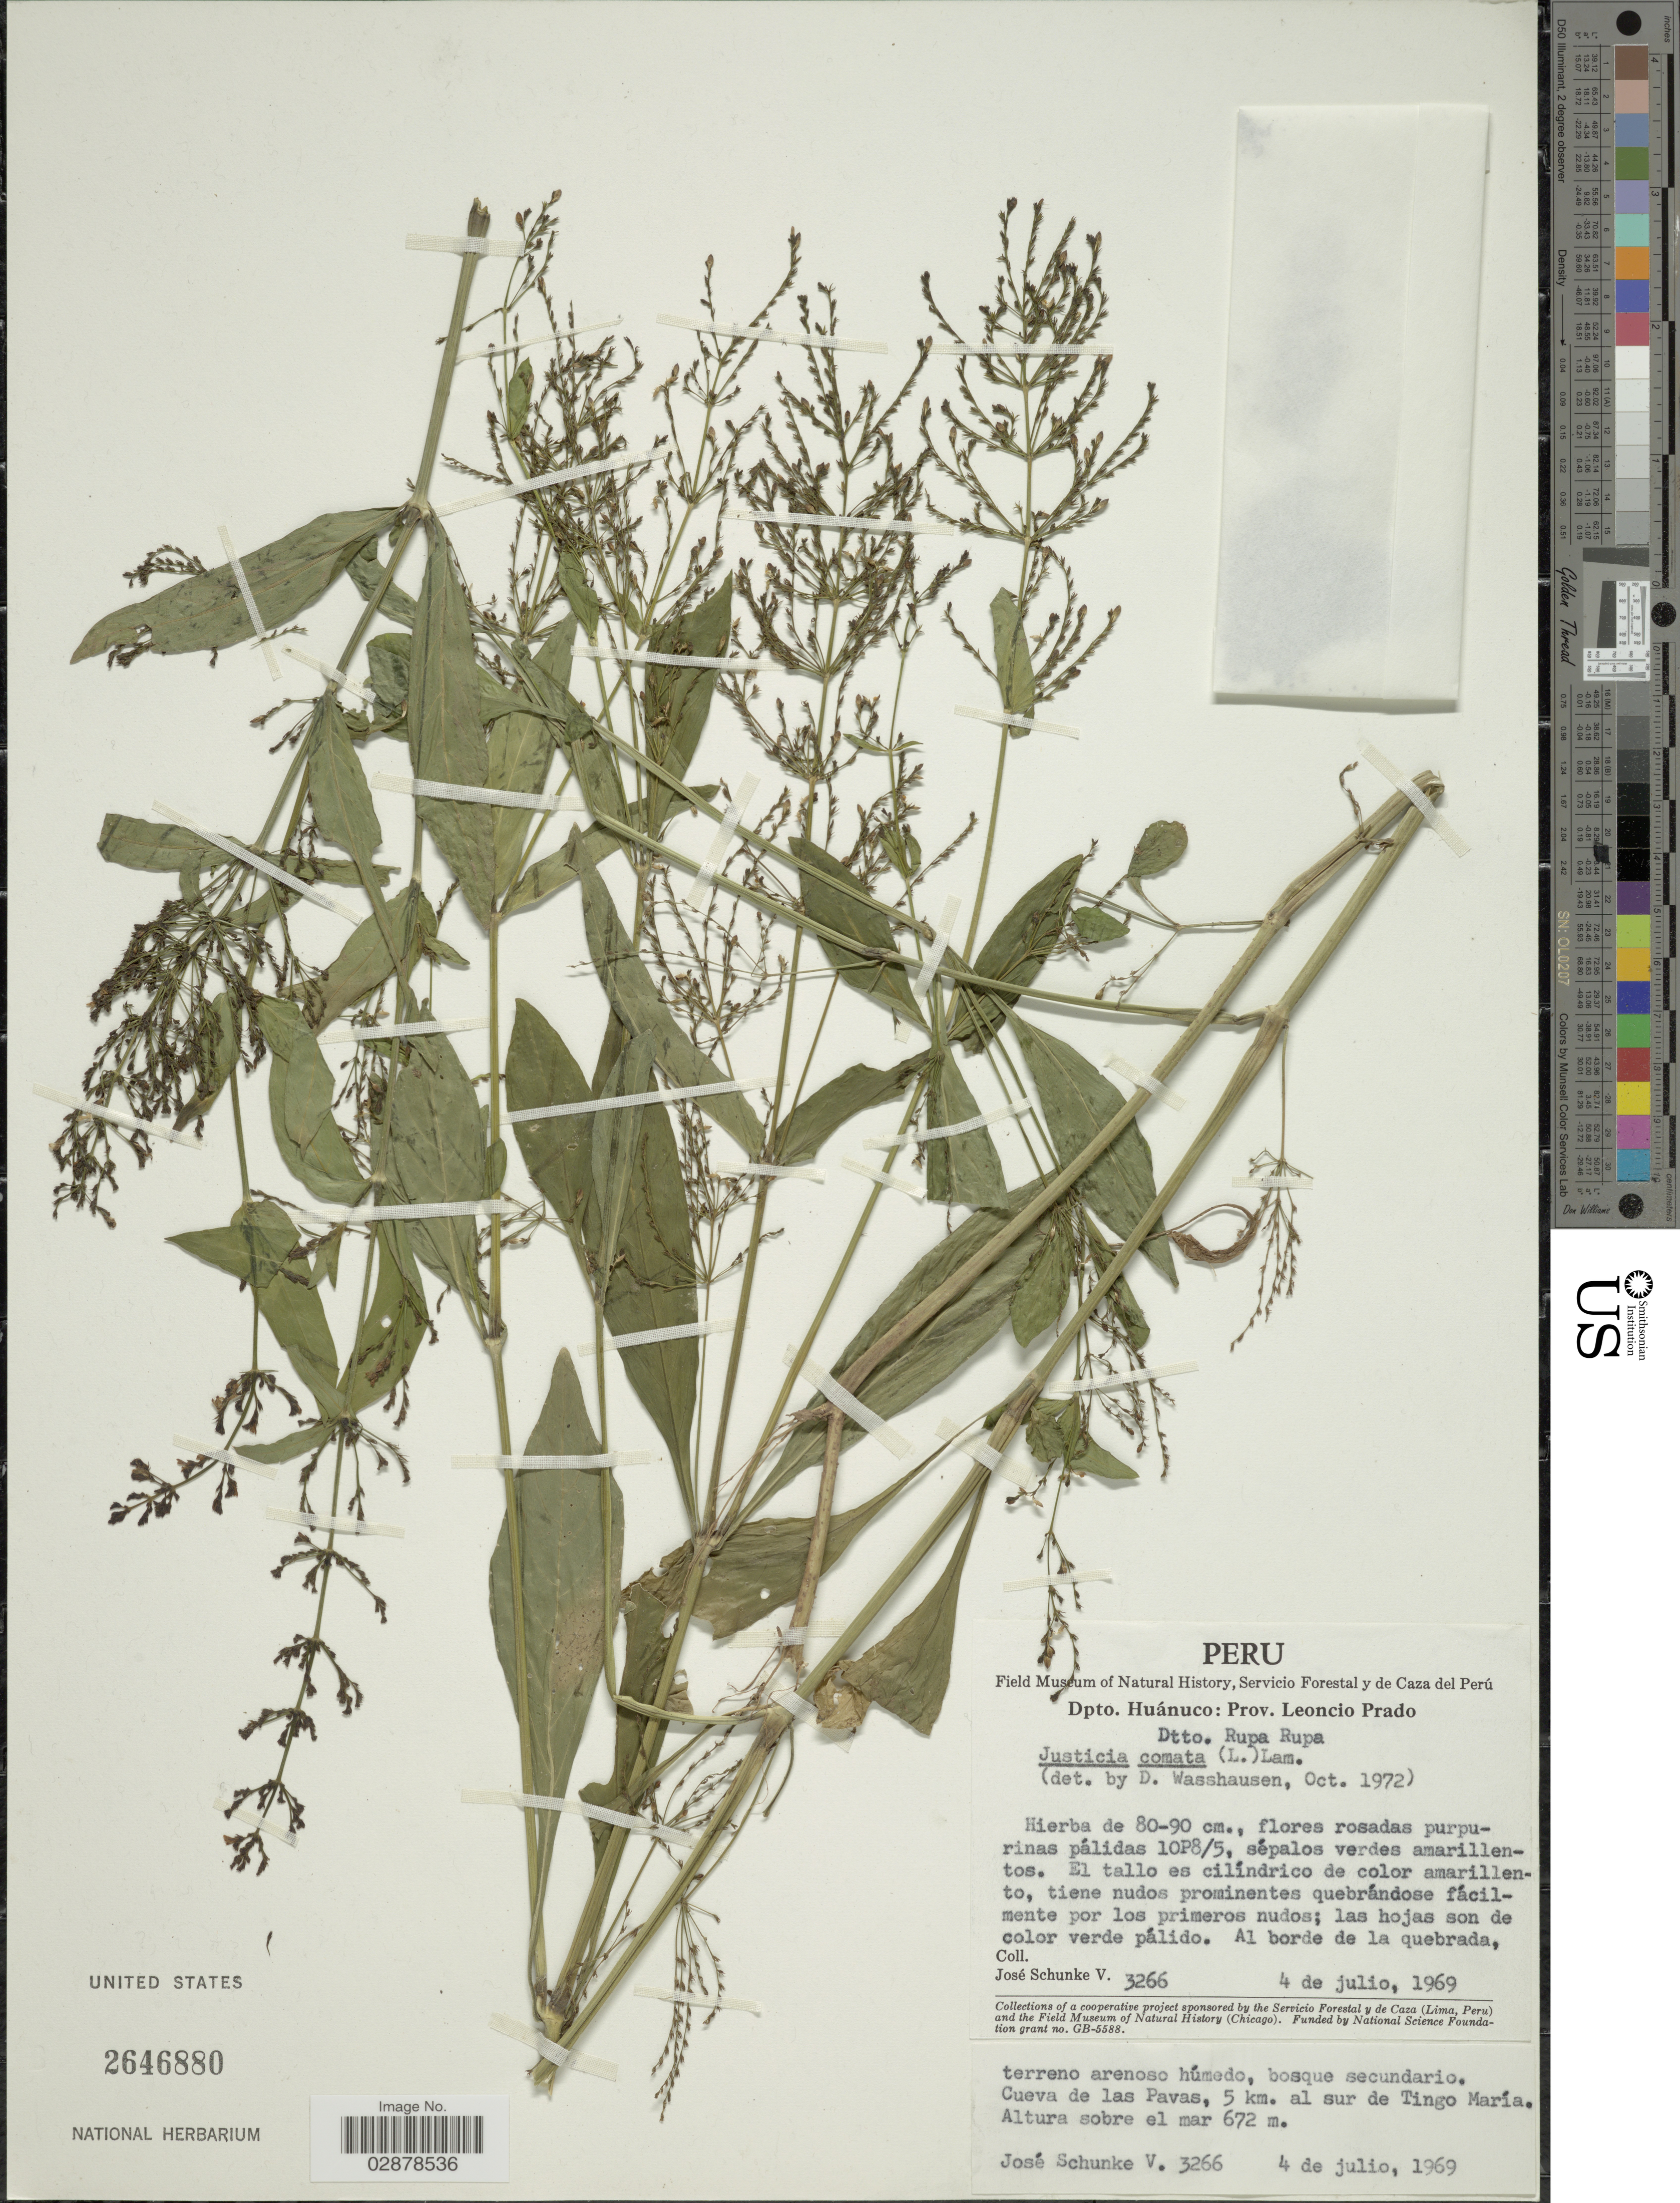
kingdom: Plantae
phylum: Tracheophyta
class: Magnoliopsida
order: Lamiales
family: Acanthaceae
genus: Justicia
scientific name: Justicia comata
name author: (L.) Lam.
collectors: J. Schunke Vigo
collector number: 3266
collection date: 1969-07-04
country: Peru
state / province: Huánuco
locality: Dpto. Huánuco: Prov. Leoncio Prado. Cueva de las Pavas, 5 km. al sur de Tingo María.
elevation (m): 672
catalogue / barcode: US 2646880